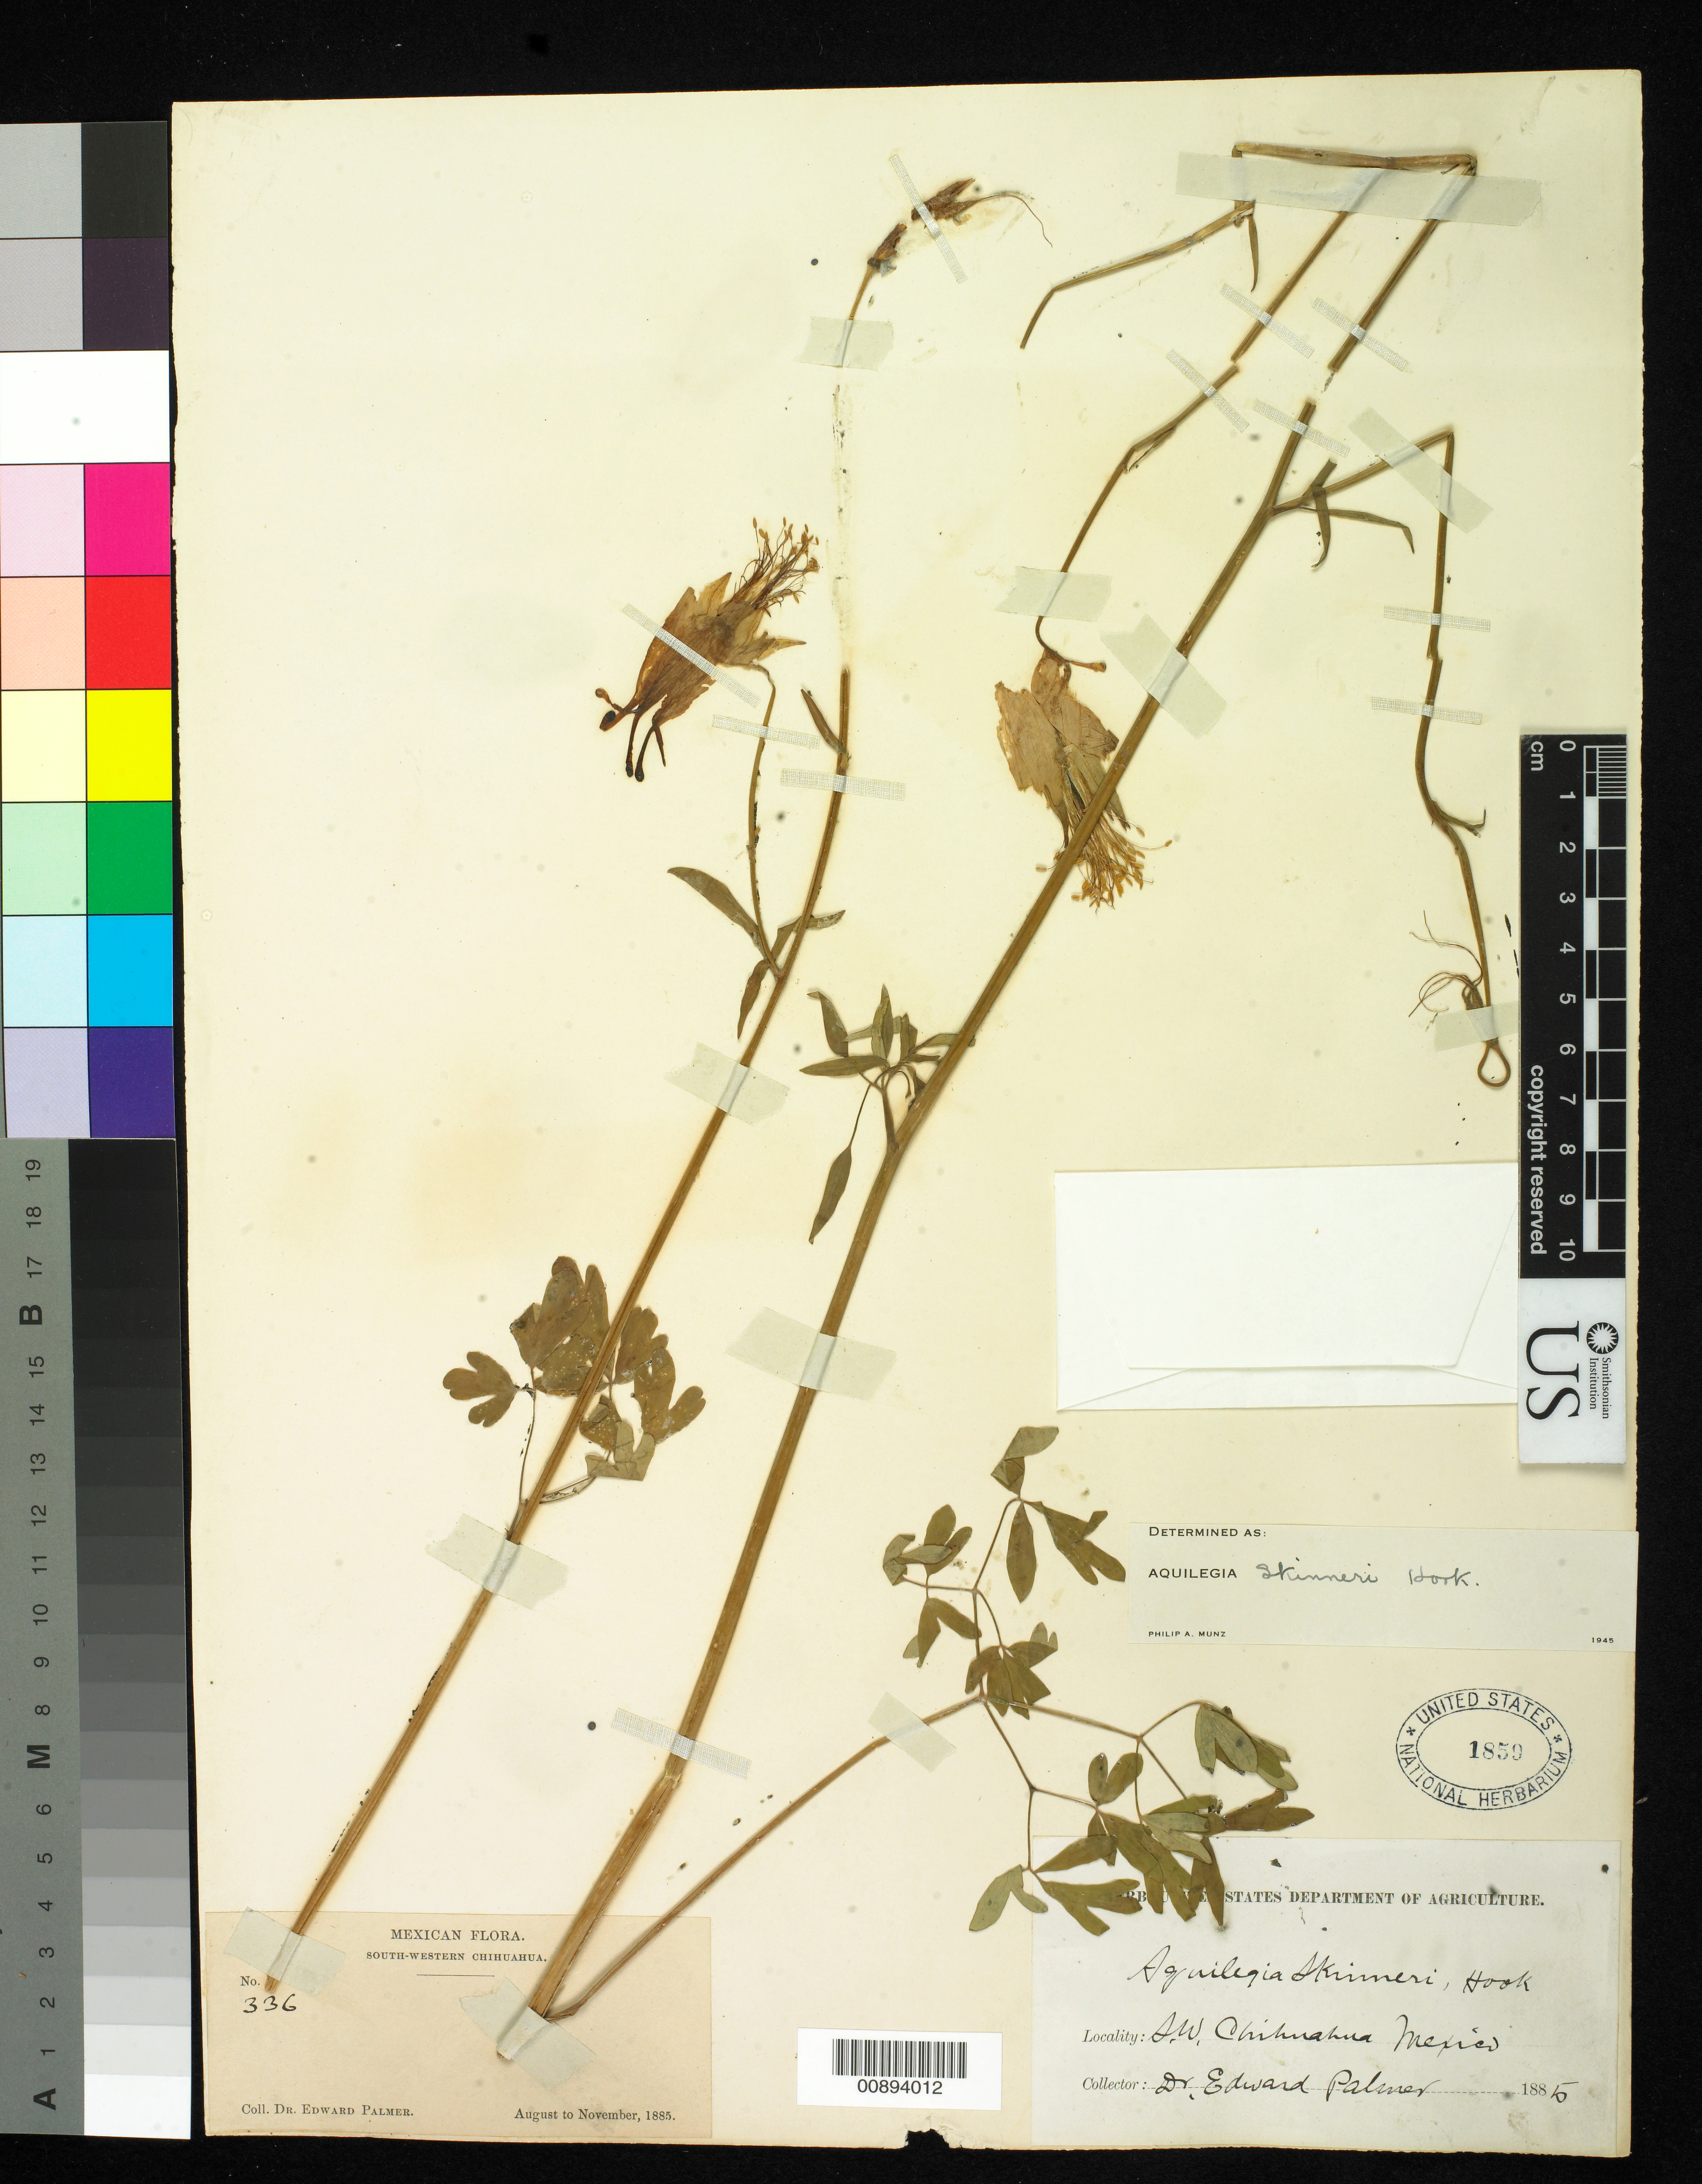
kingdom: Plantae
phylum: Tracheophyta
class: Magnoliopsida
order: Ranunculales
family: Ranunculaceae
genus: Aquilegia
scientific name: Aquilegia skinneri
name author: Hook. f.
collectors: E. Palmer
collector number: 336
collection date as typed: Aug 1885 to -- Nov 1885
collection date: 1885-08/1885-11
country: Mexico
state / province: Chihuahua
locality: South-Western Chihuahua.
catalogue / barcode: US 1859